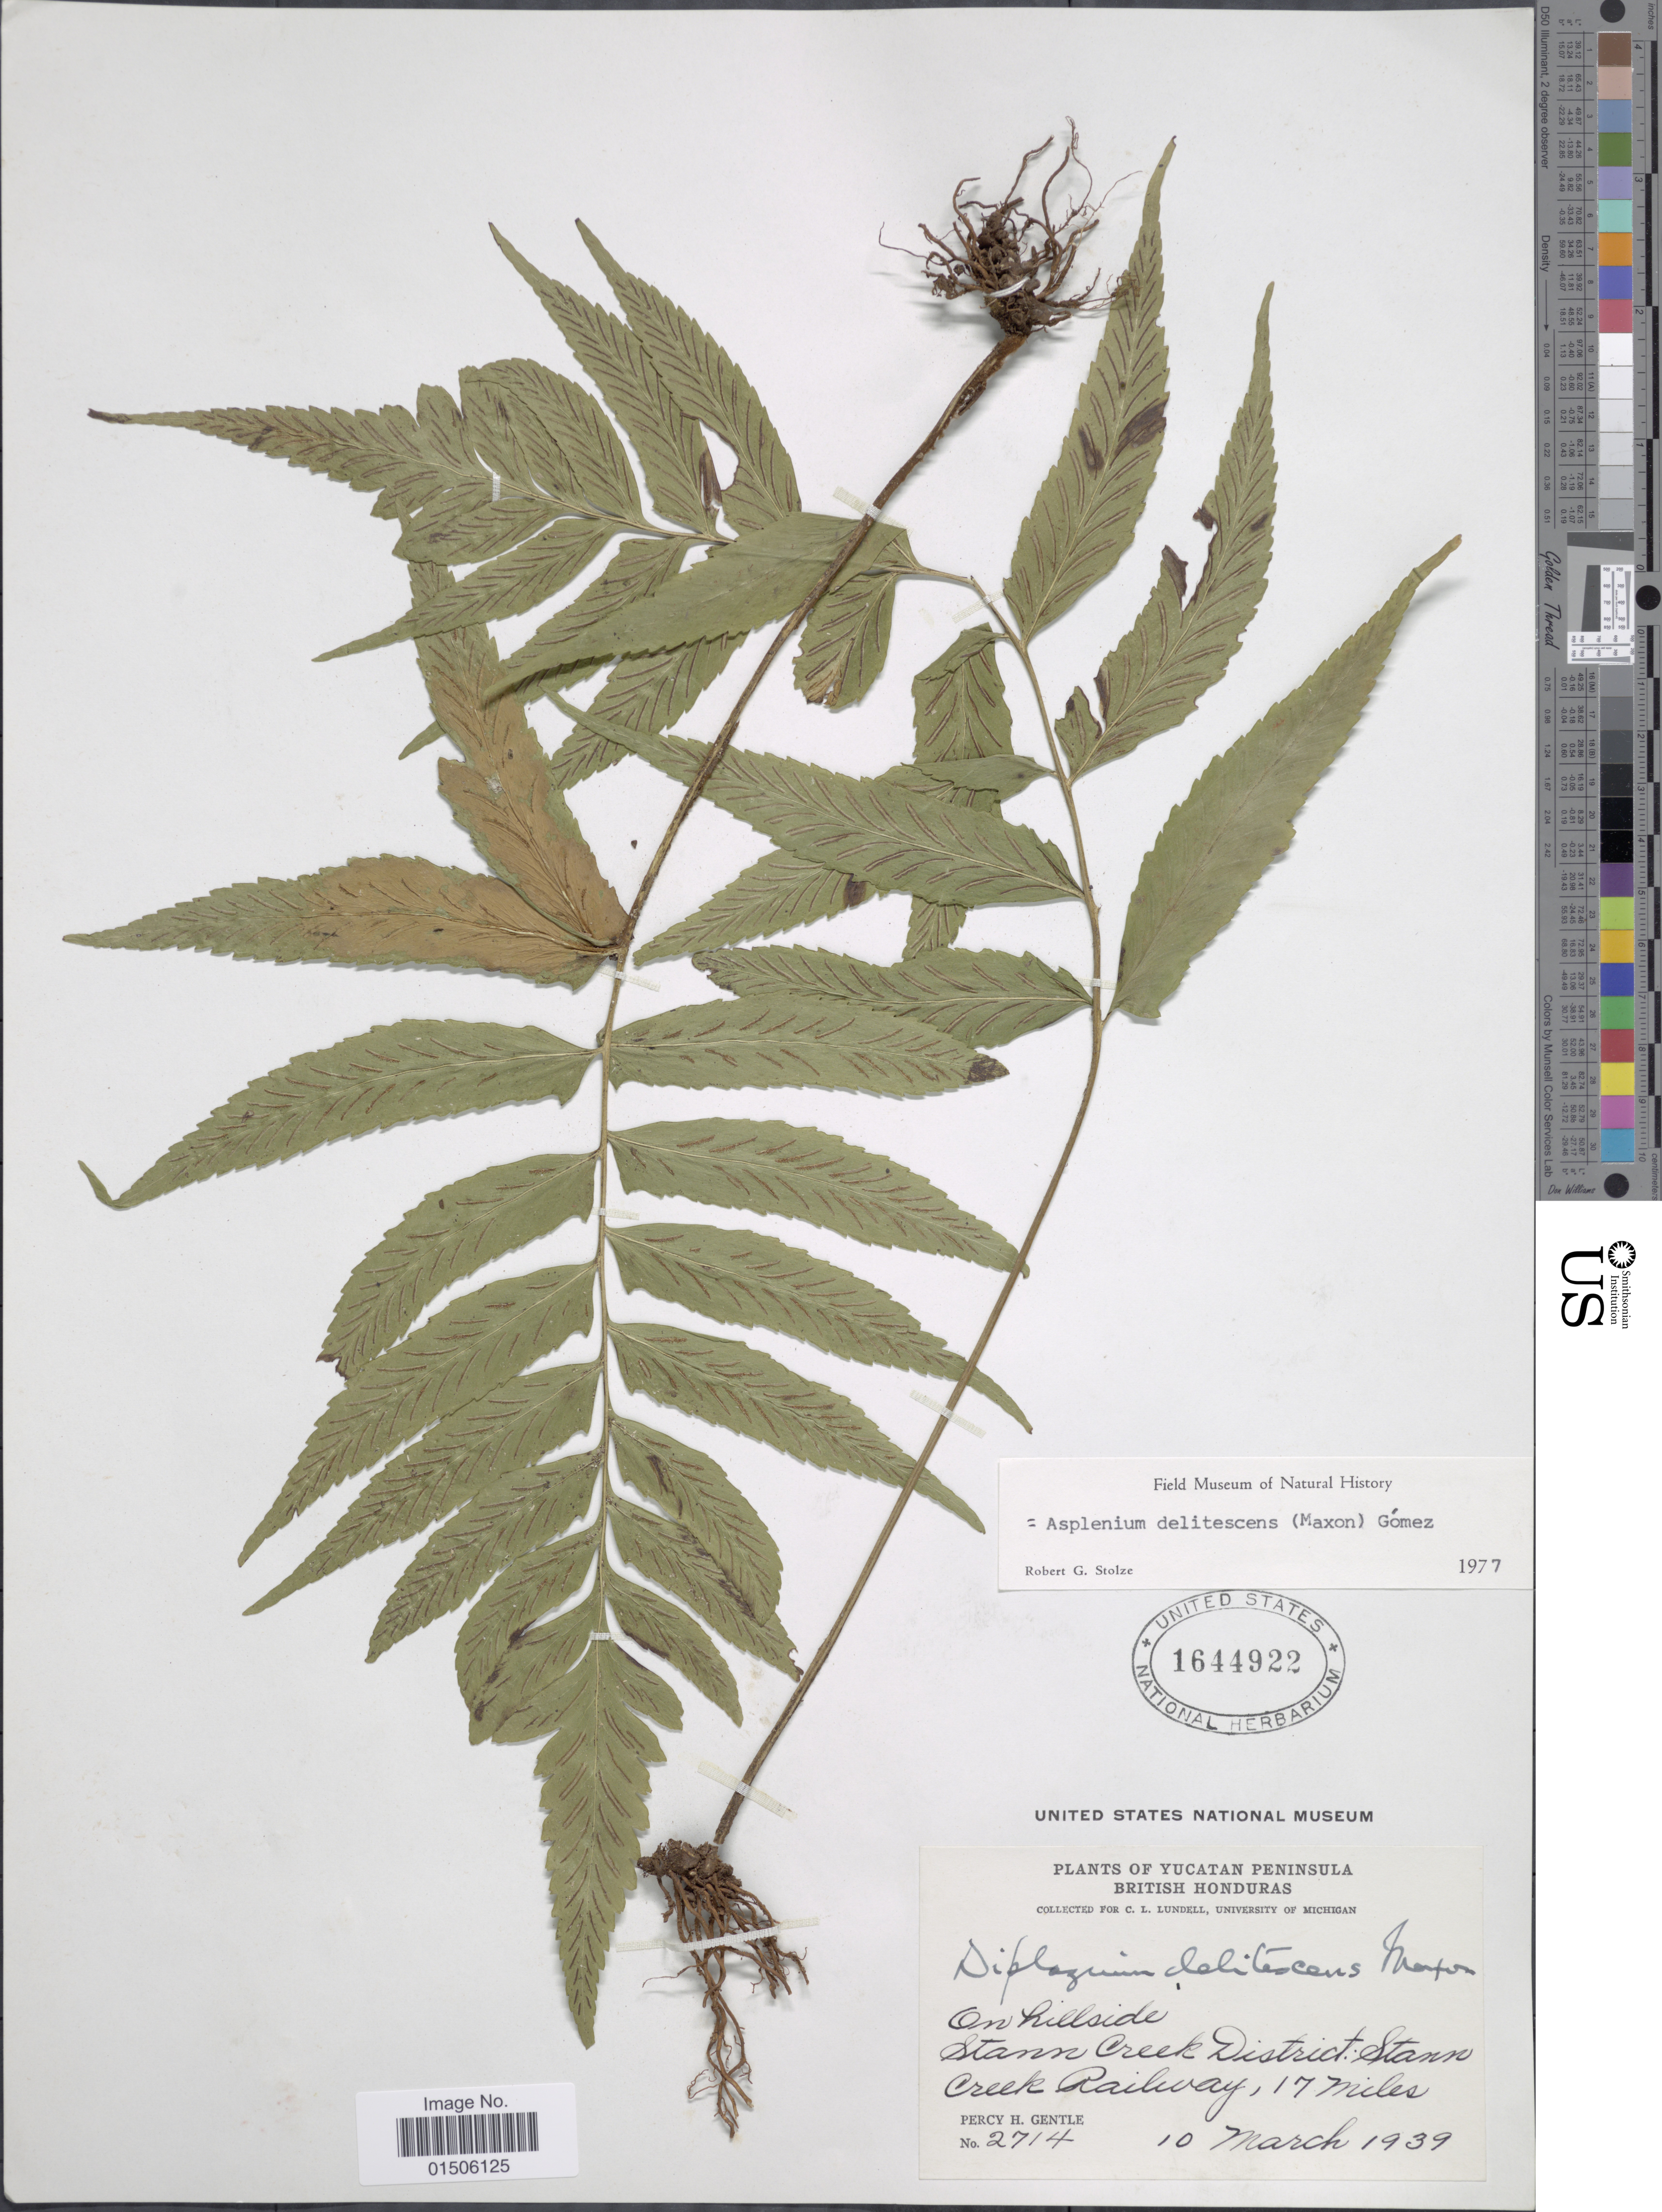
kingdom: Plantae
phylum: Tracheophyta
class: Polypodiopsida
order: Polypodiales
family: Aspleniaceae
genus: Asplenium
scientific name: Asplenium delitescens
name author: (Maxon) L.D. Gómez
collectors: P. H. Gentle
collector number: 2714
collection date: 1939-03-10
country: Belize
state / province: Stann Creek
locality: Yucatan Peninsula British Honduras, On hillside, Stann Creek District: Stann Creek Railway, 17 miles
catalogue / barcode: US 1644922